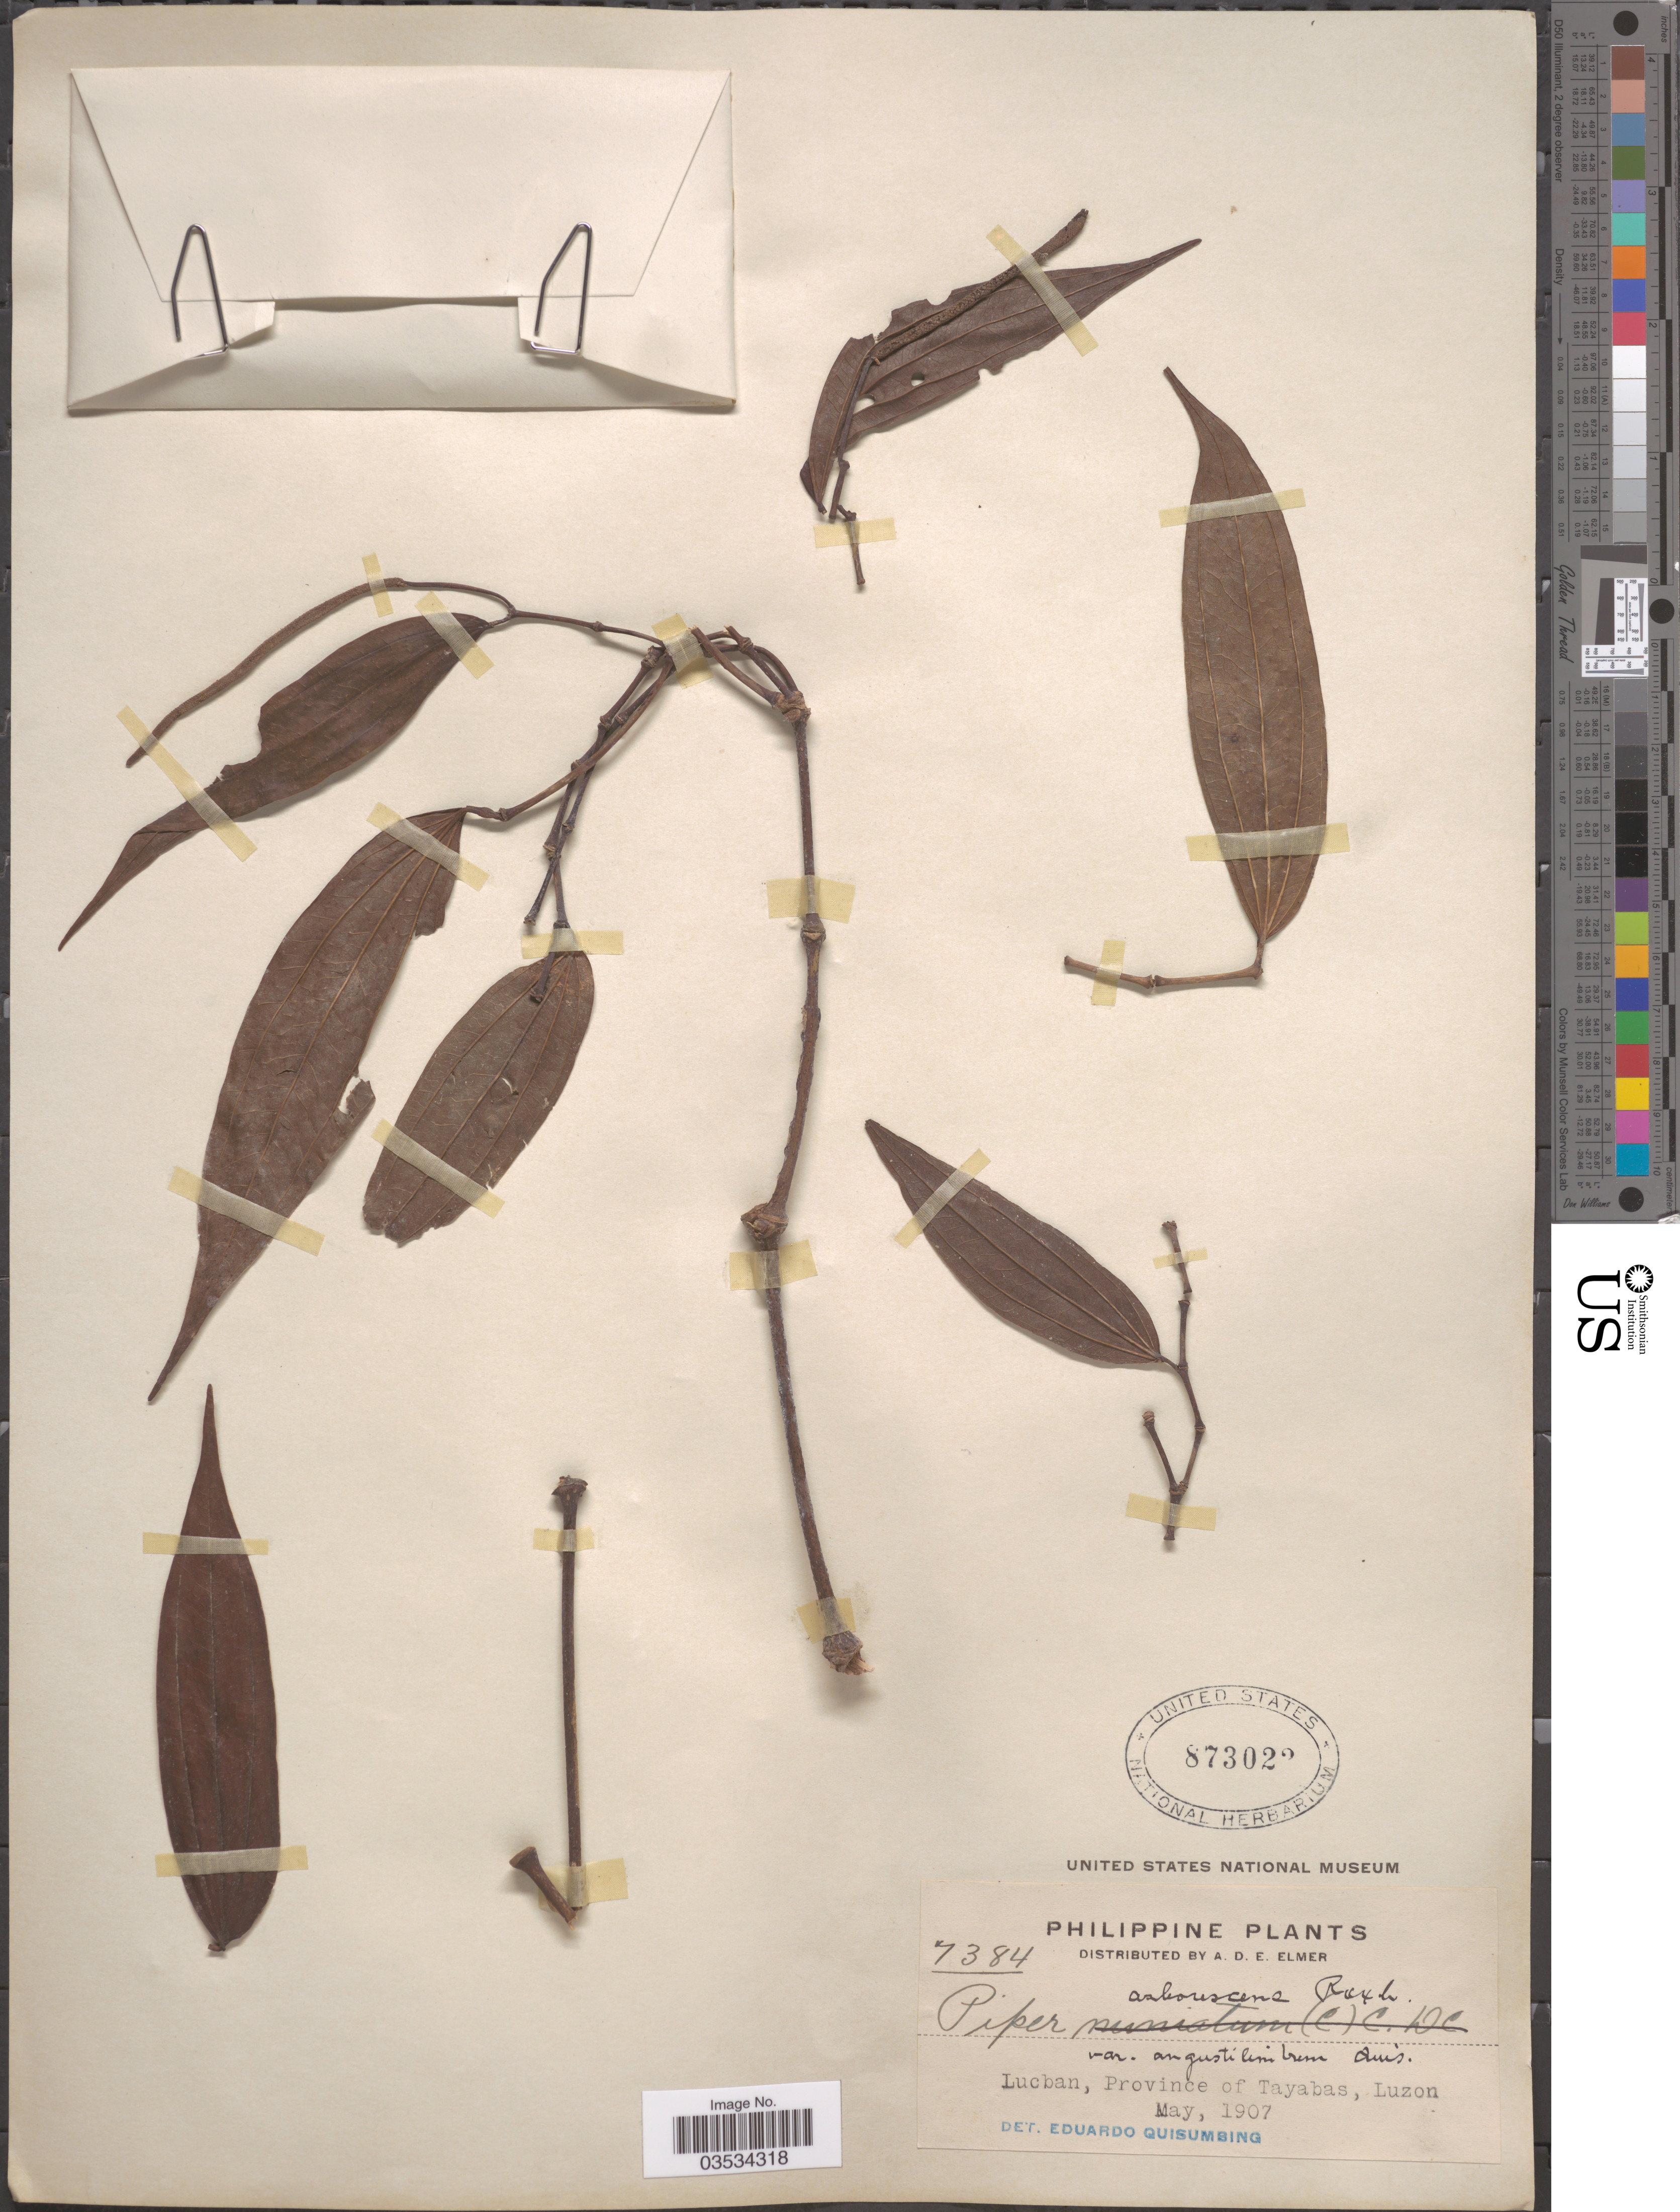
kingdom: Plantae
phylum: Tracheophyta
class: Magnoliopsida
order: Piperales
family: Piperaceae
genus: Piper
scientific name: Piper arborescens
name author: Roxb.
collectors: A. D. E. Elmer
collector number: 7384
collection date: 1907-05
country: Philippines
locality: Lucban, Province of Tayabas, Luzon.